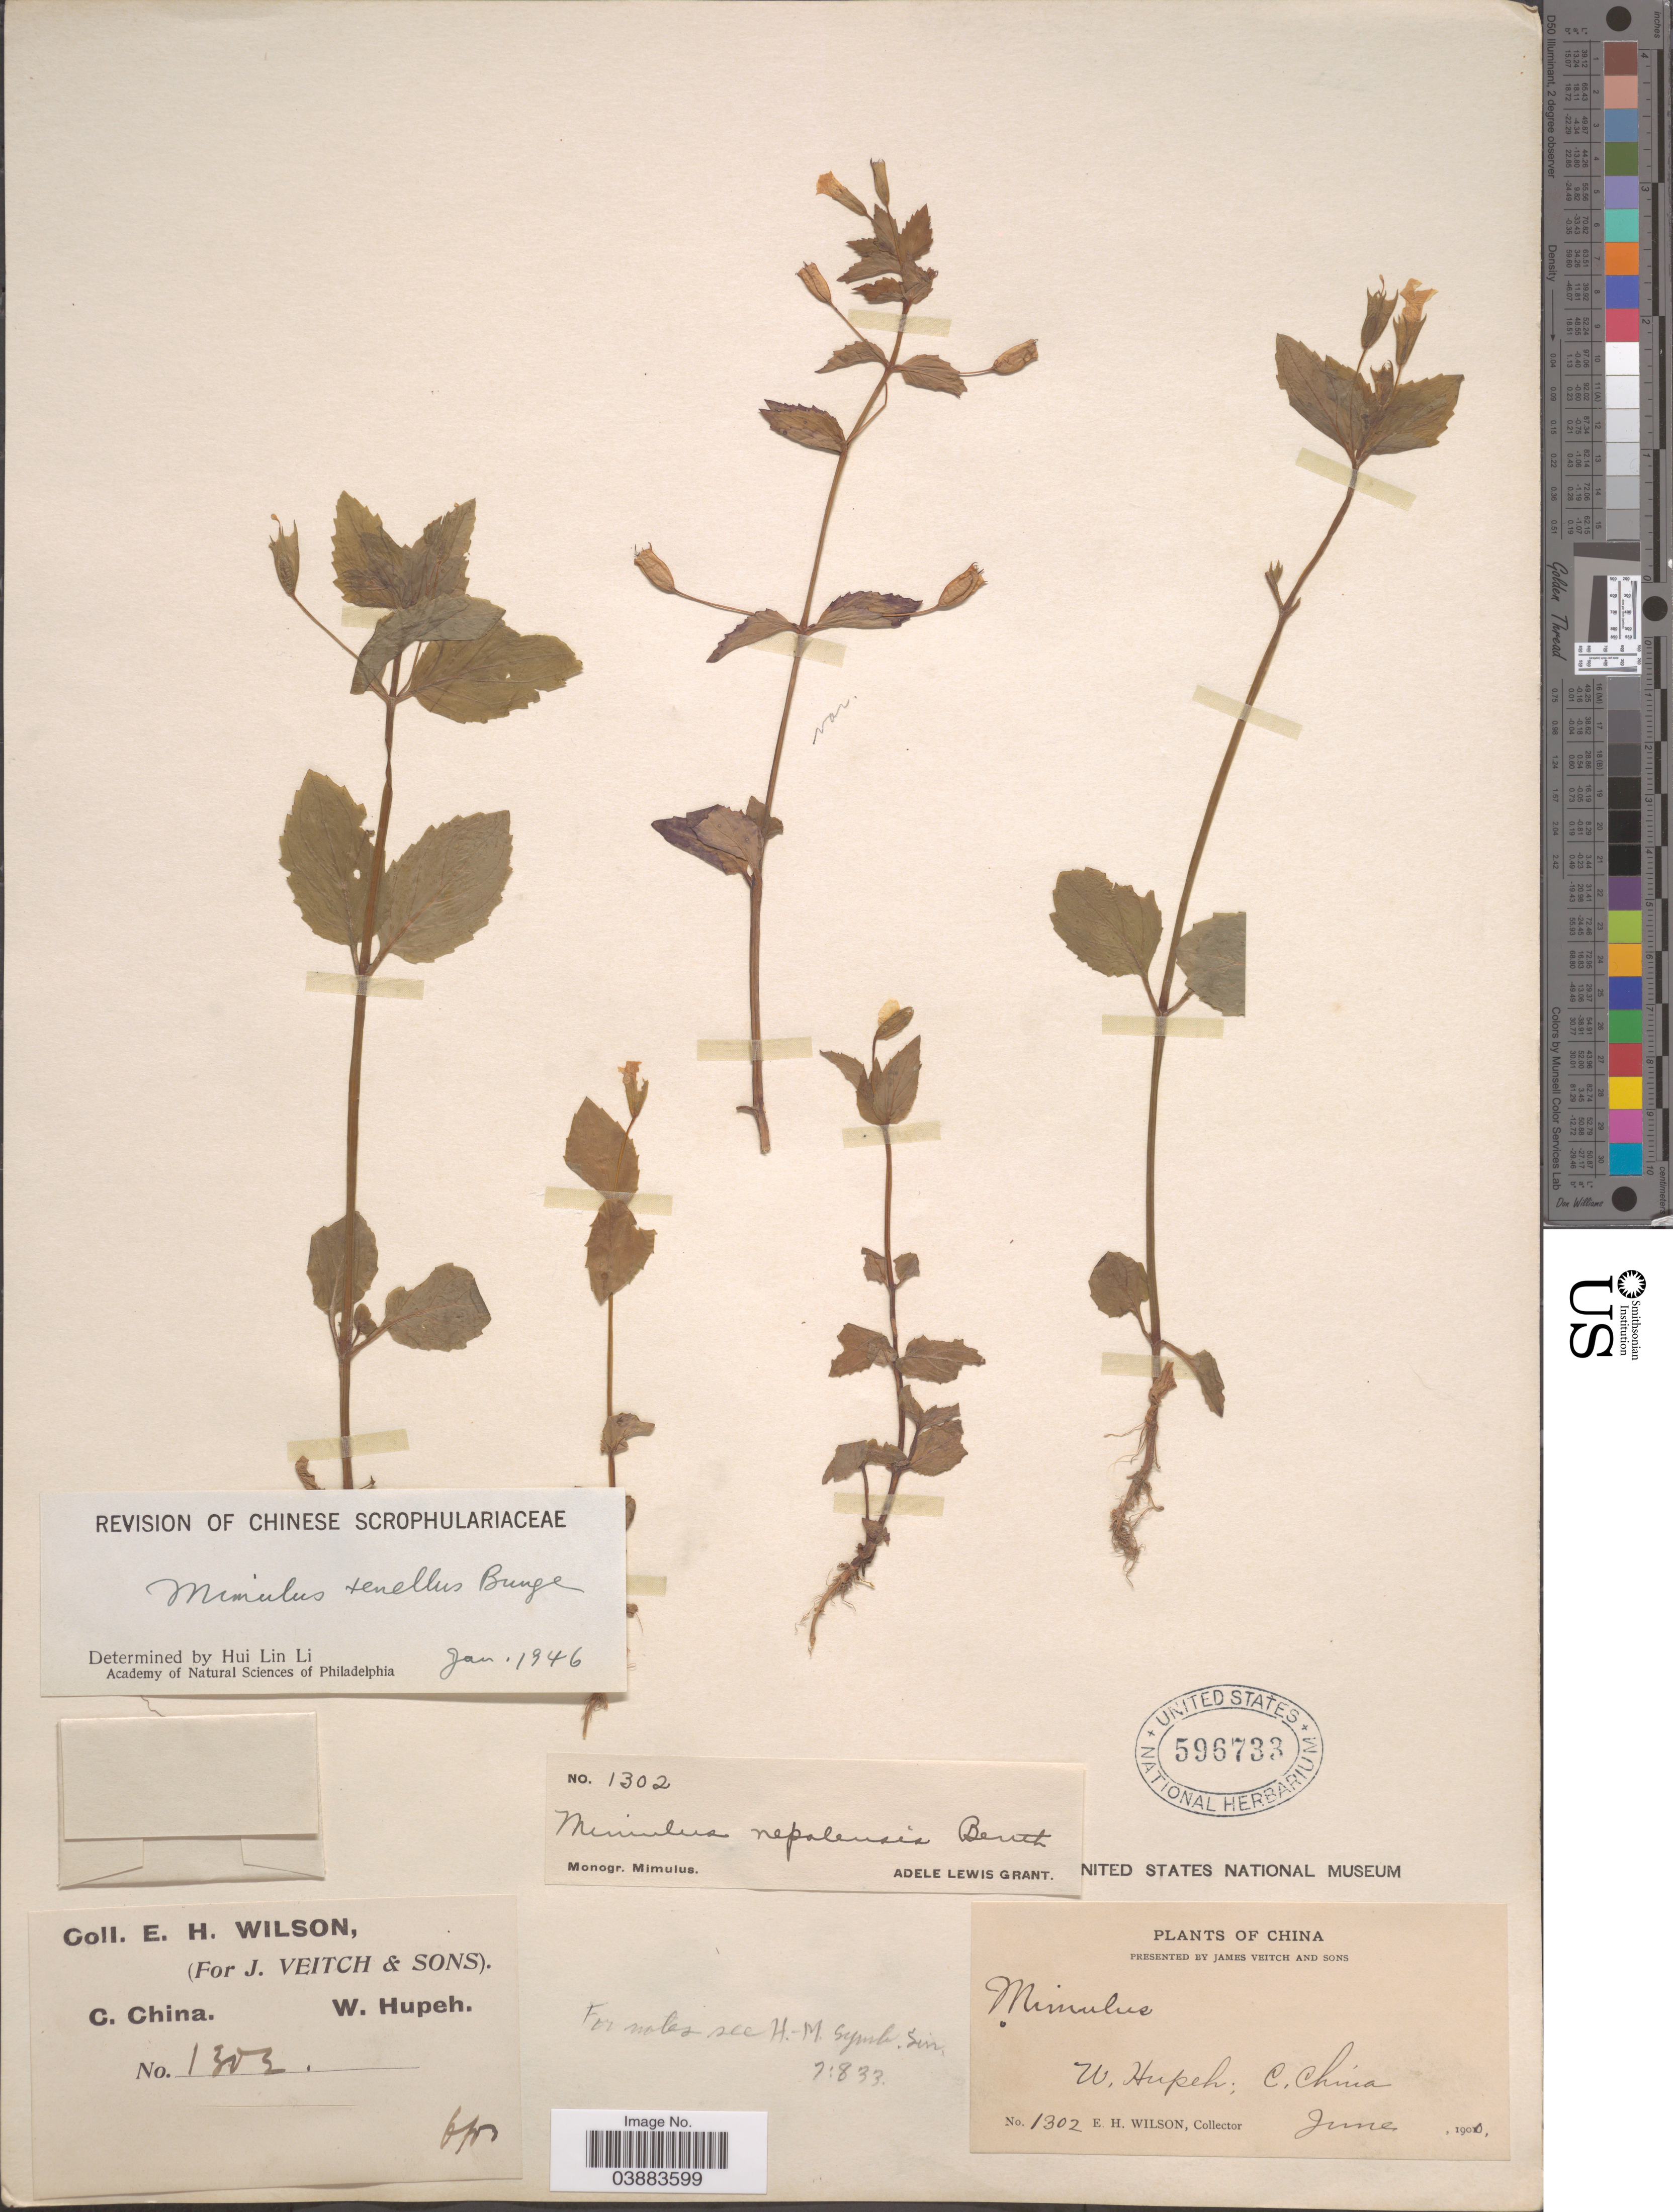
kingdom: Plantae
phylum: Tracheophyta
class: Magnoliopsida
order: Lamiales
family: Phrymaceae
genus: Mimulus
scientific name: Mimulus tenellus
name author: Bunge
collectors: E. Wilson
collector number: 1302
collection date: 1900-06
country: China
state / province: Hubei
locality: C. China. W. Hupeh.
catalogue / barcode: US 596733